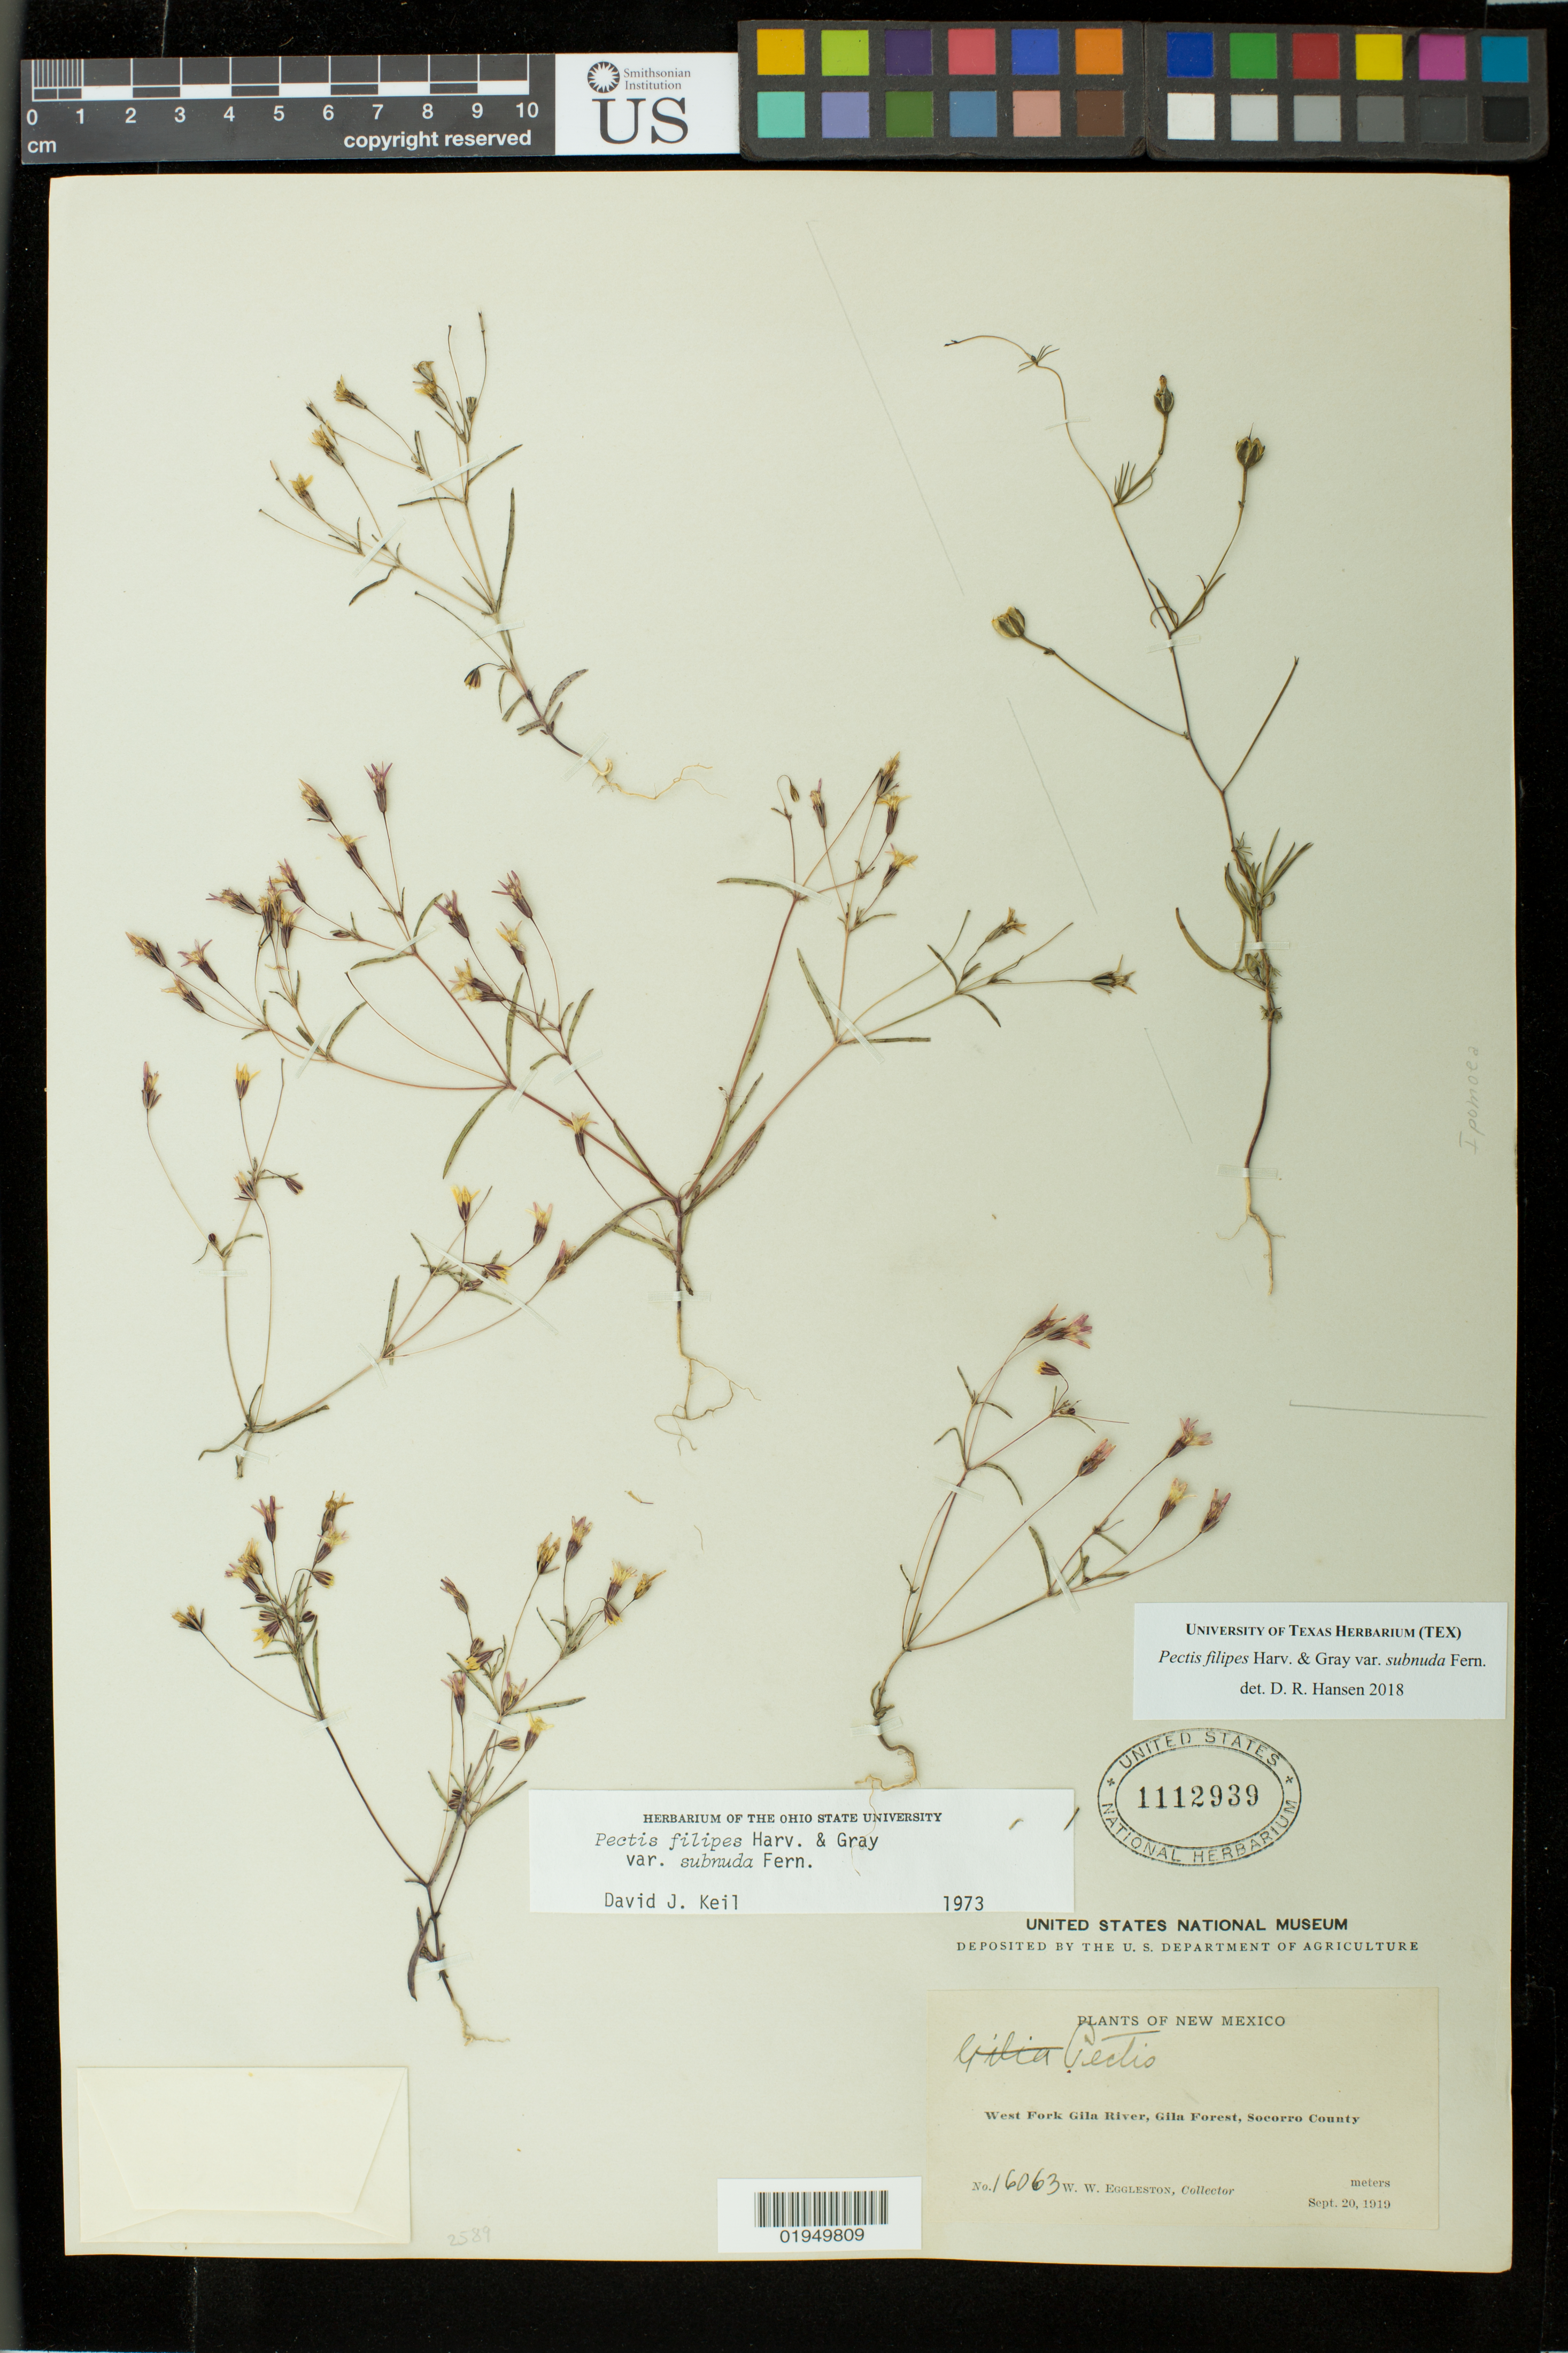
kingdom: Plantae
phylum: Tracheophyta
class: Magnoliopsida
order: Asterales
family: Asteraceae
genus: Pectis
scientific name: Pectis filipes var. subnuda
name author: Fernald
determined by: Hansen, D. R.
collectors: W. W. Eggleston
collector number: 16063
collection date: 1919-09-20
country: United States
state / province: New Mexico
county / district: Socorro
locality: West Fork Gila River, Gila Forest.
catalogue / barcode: US 1112939